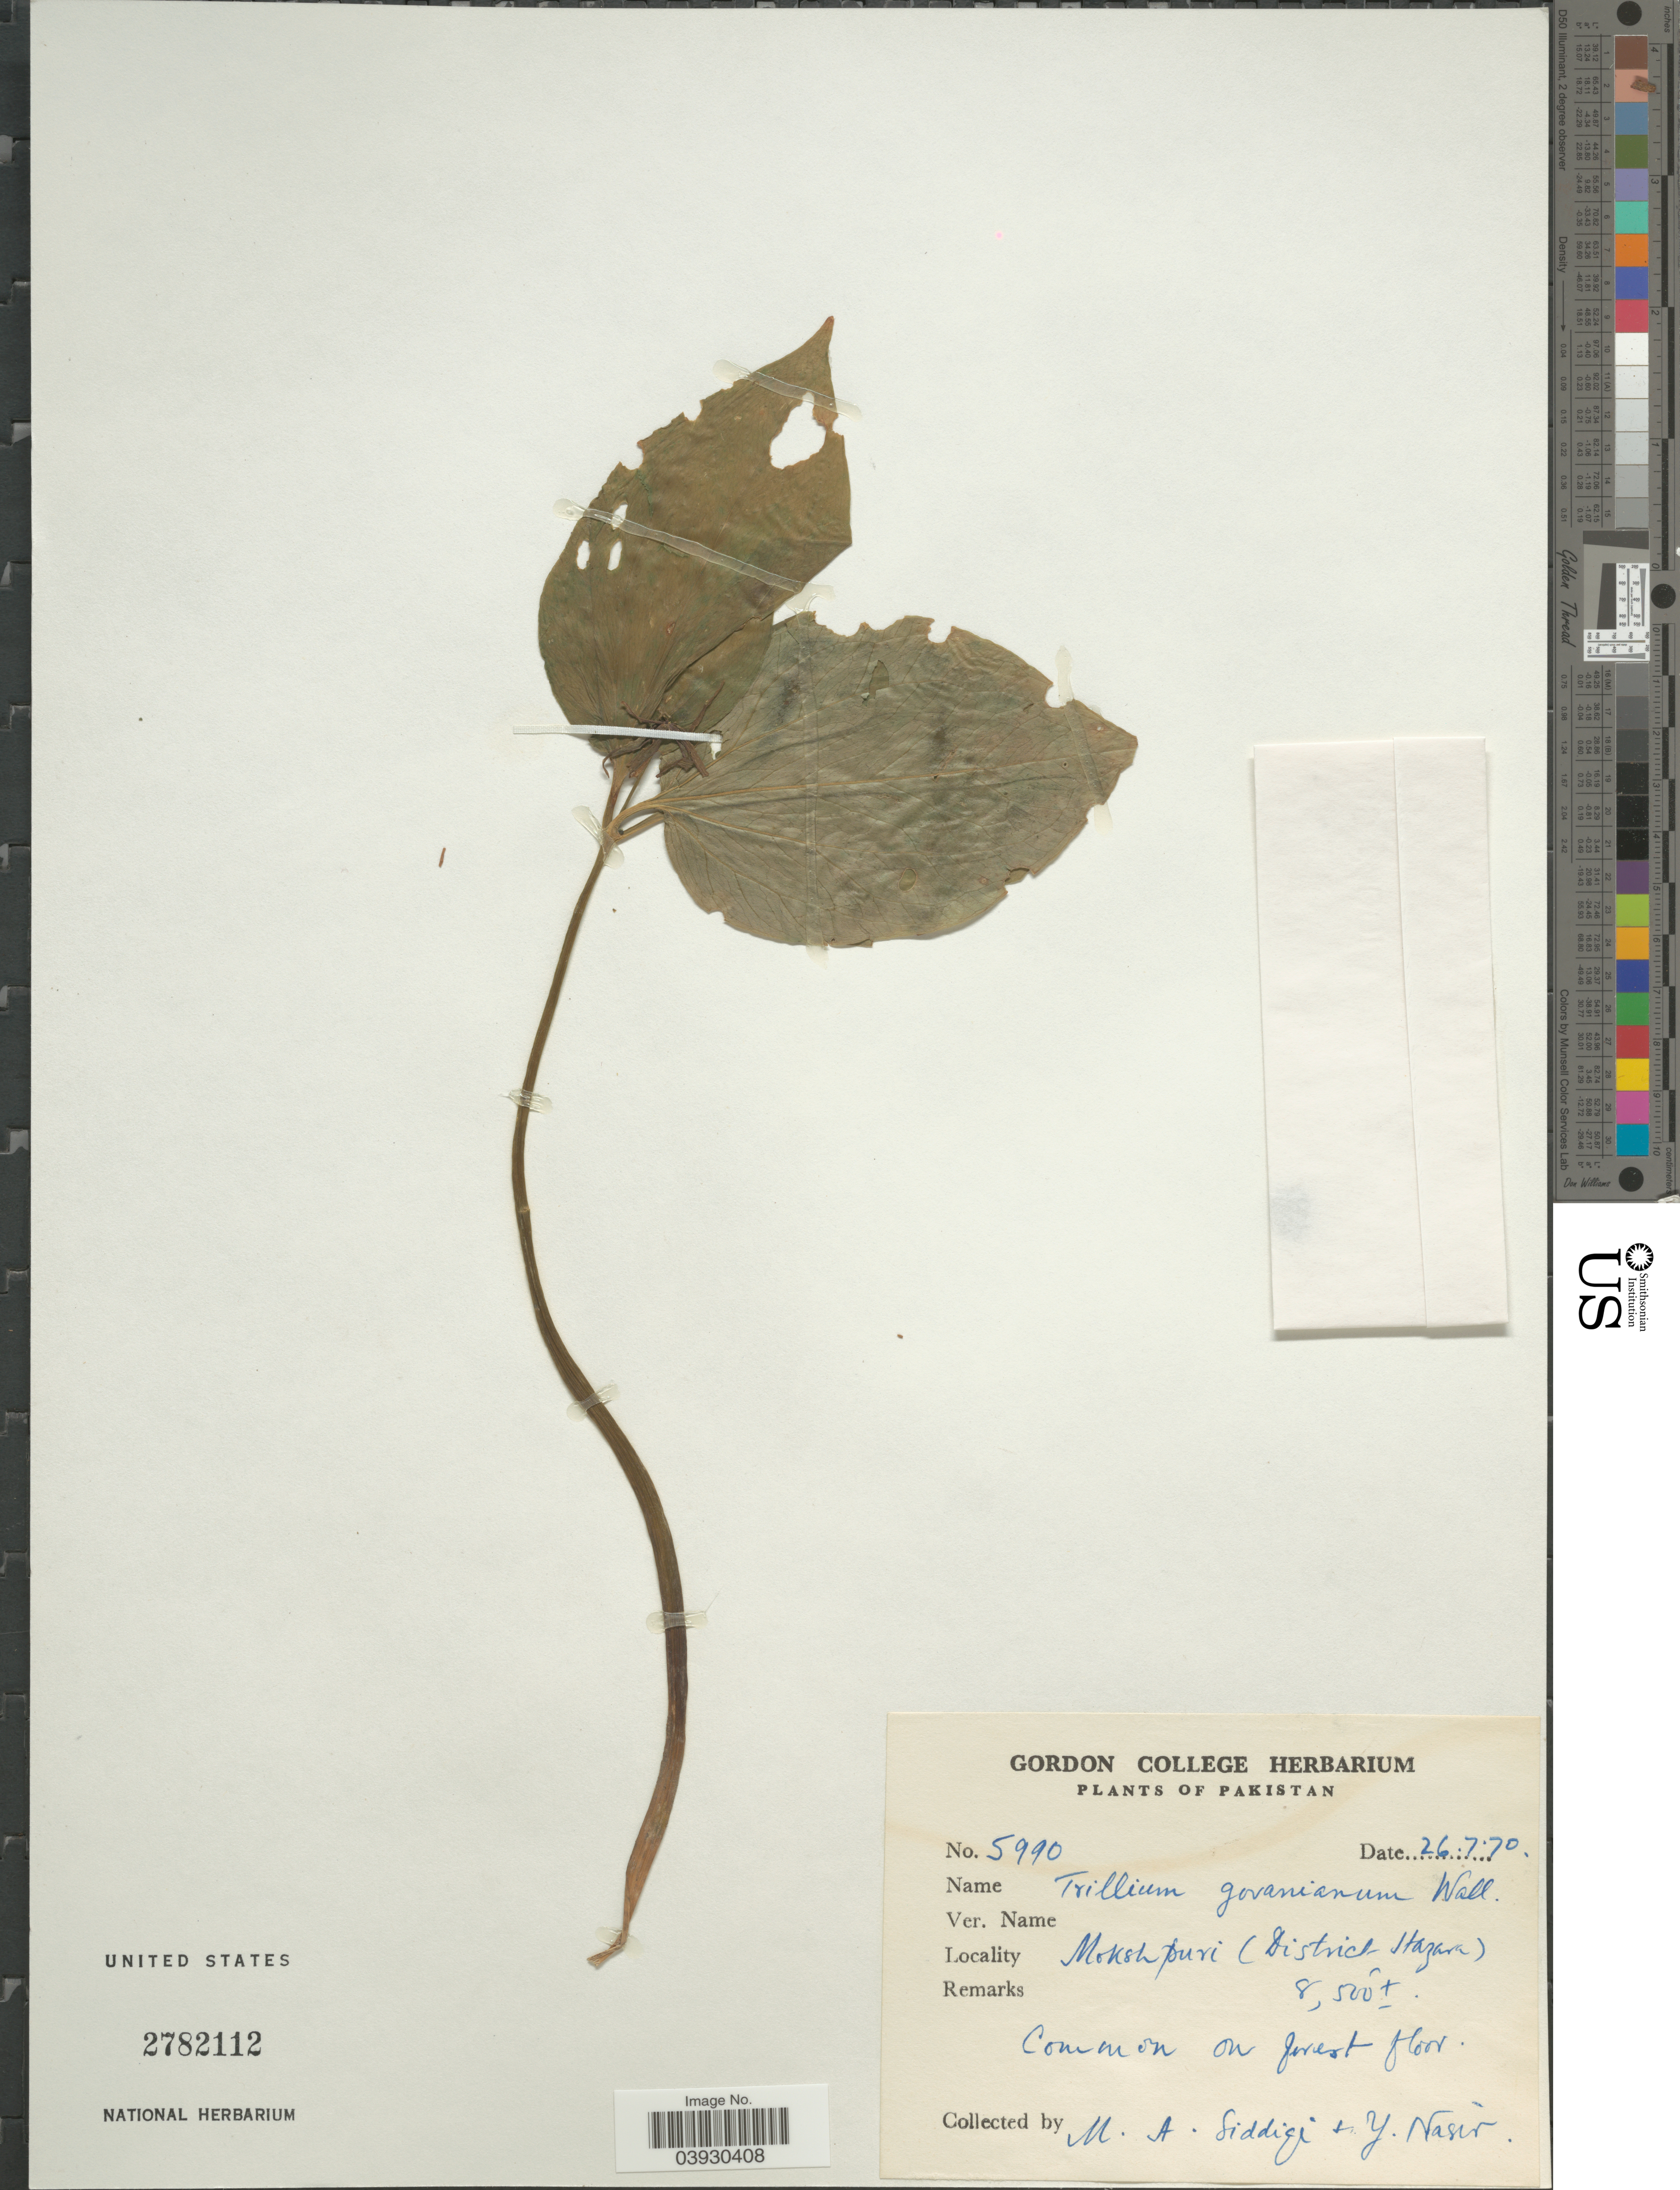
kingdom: Plantae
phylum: Tracheophyta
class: Liliopsida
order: Liliales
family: Melanthiaceae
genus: Trillium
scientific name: Trillium govanianum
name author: Wall. ex D. Don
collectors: M. Siddiqi & Y. Nasir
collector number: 5990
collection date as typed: Transcribed d/m/y: 26/7/70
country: Pakistan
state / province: Khyber Pakhtunkhwa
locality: Mokshpuri (District Hazara).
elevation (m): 2591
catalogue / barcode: US 2782112